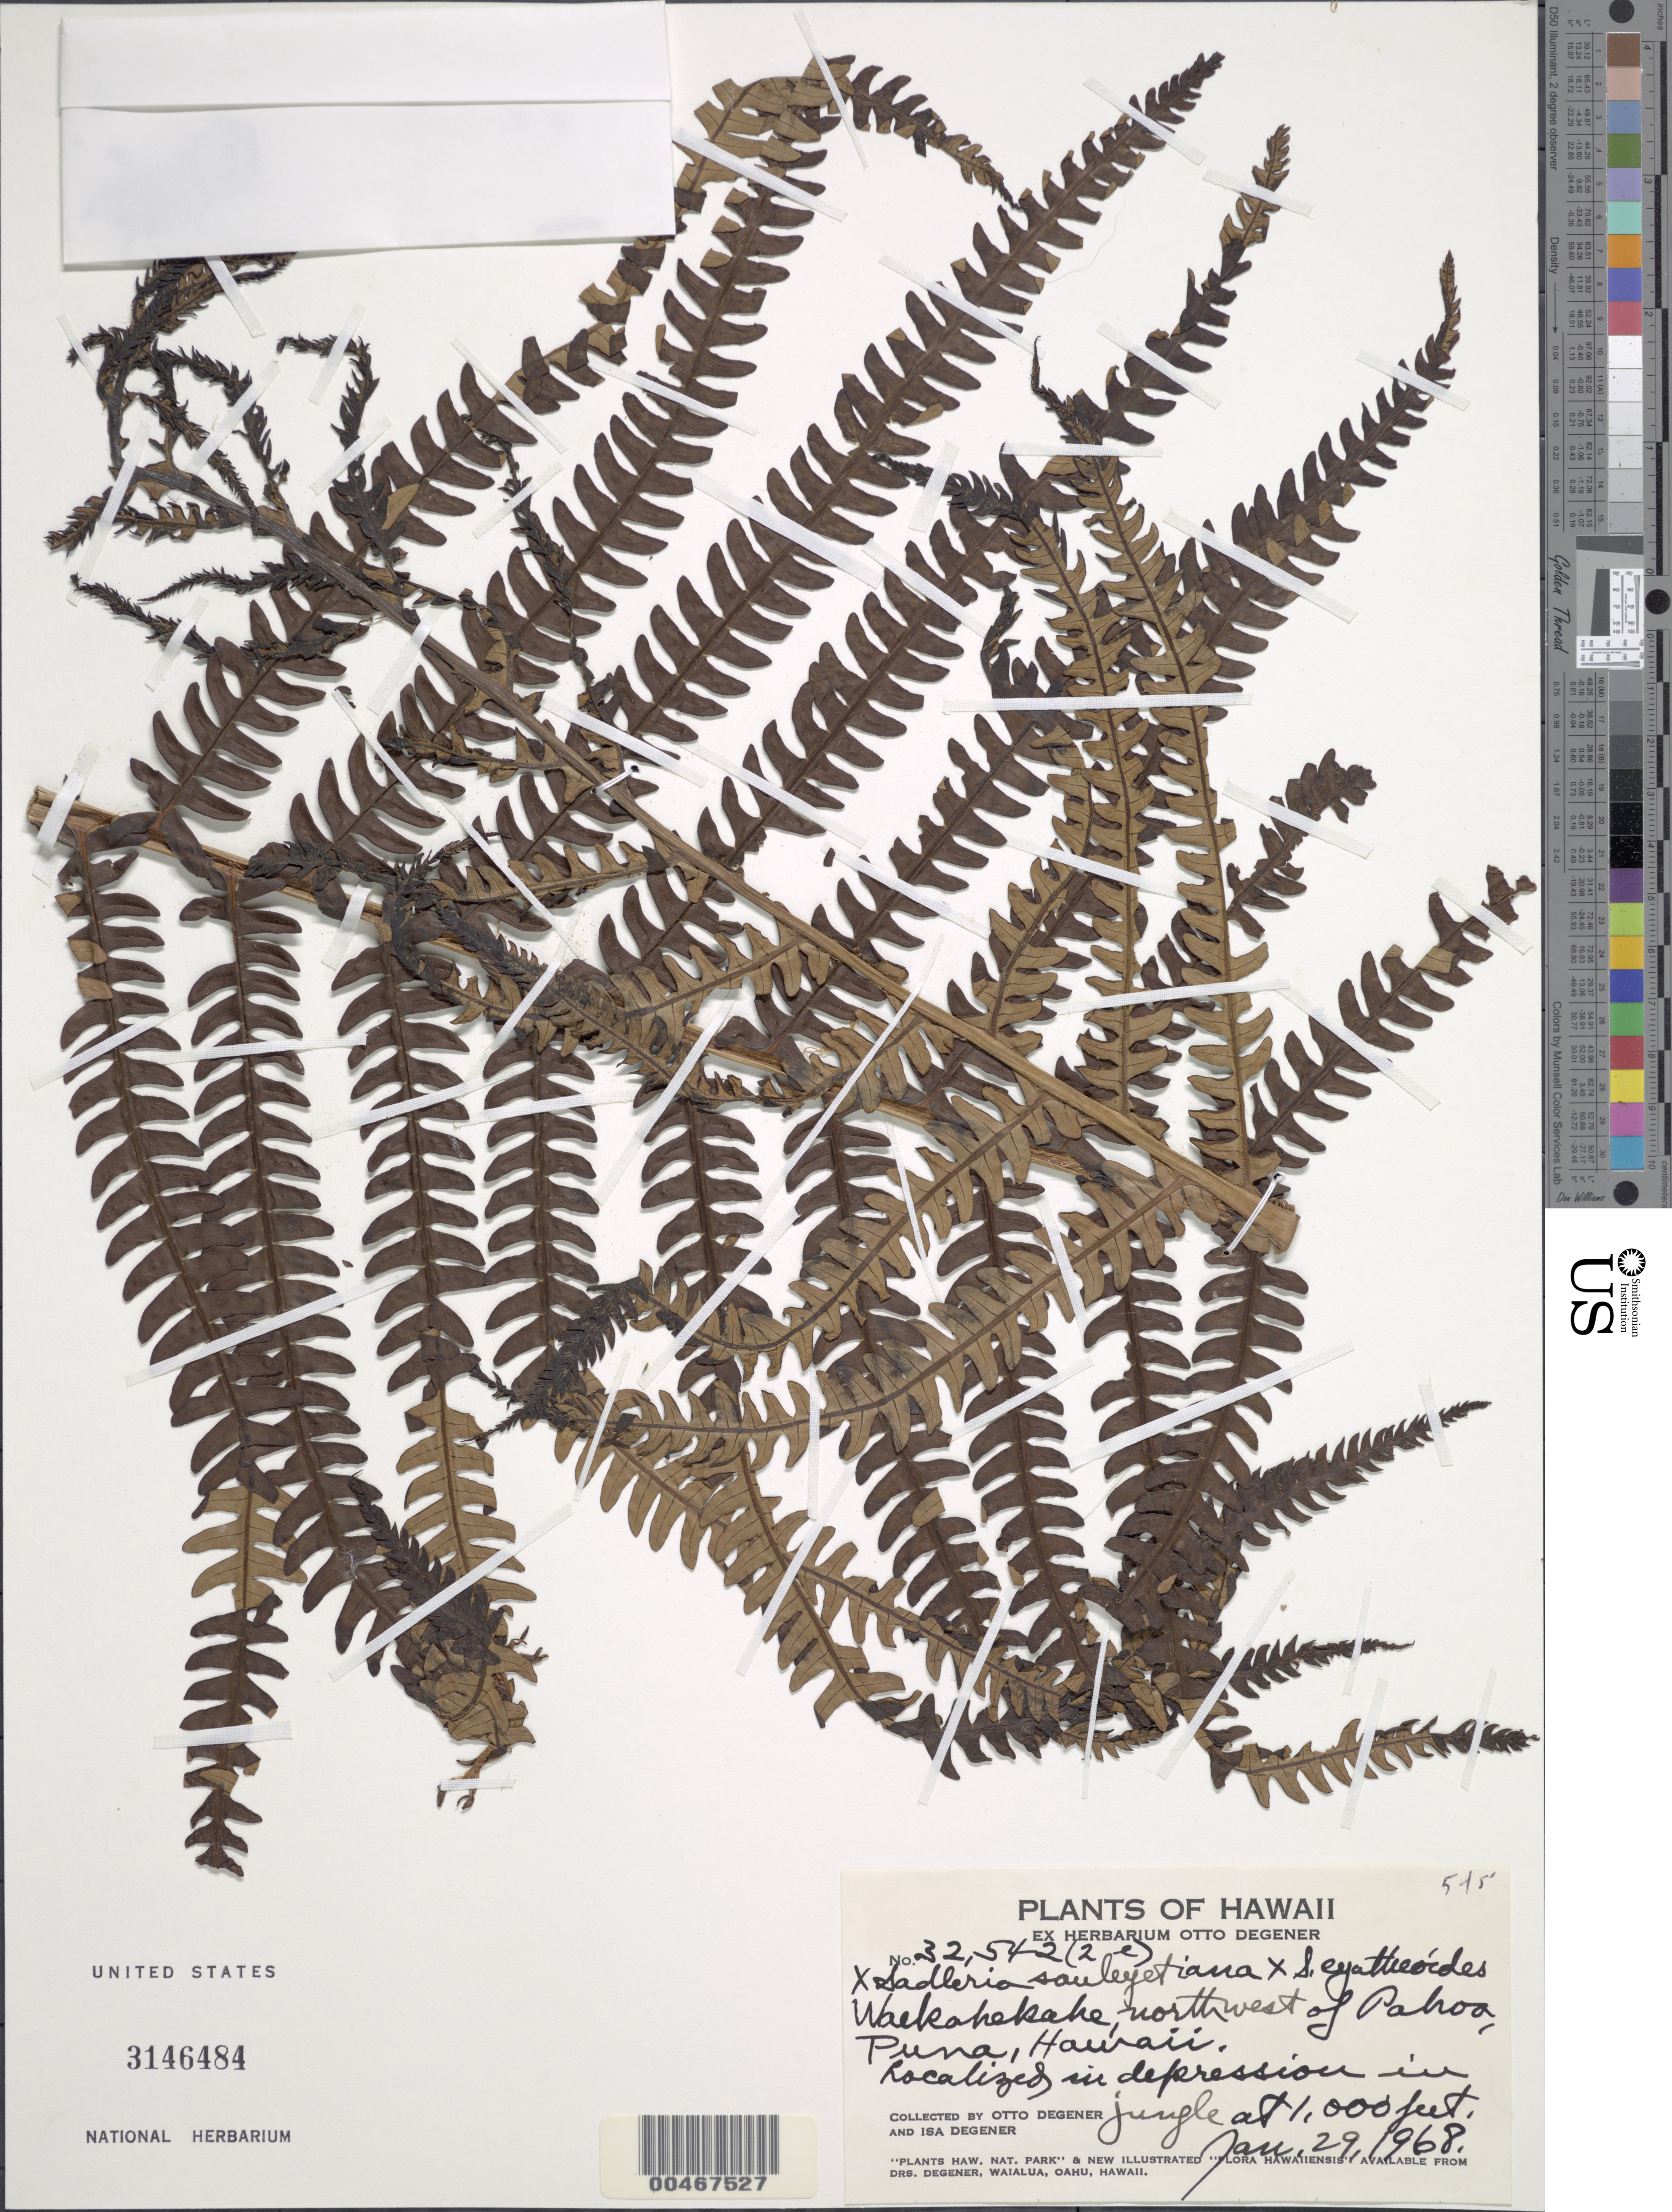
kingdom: Plantae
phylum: Tracheophyta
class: Polypodiopsida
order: Polypodiales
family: Blechnaceae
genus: Sadleria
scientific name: Sadleria cyatheoides x S. souleytiana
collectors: O. Degener & I. Degener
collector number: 32542(2e)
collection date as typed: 29 Jan 1968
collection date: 1968-01-29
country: United States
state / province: Hawaii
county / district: Hawaii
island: Hawaii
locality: Waekahekahe, NW of Pahoa, Puna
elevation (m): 305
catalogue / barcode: US 3146484